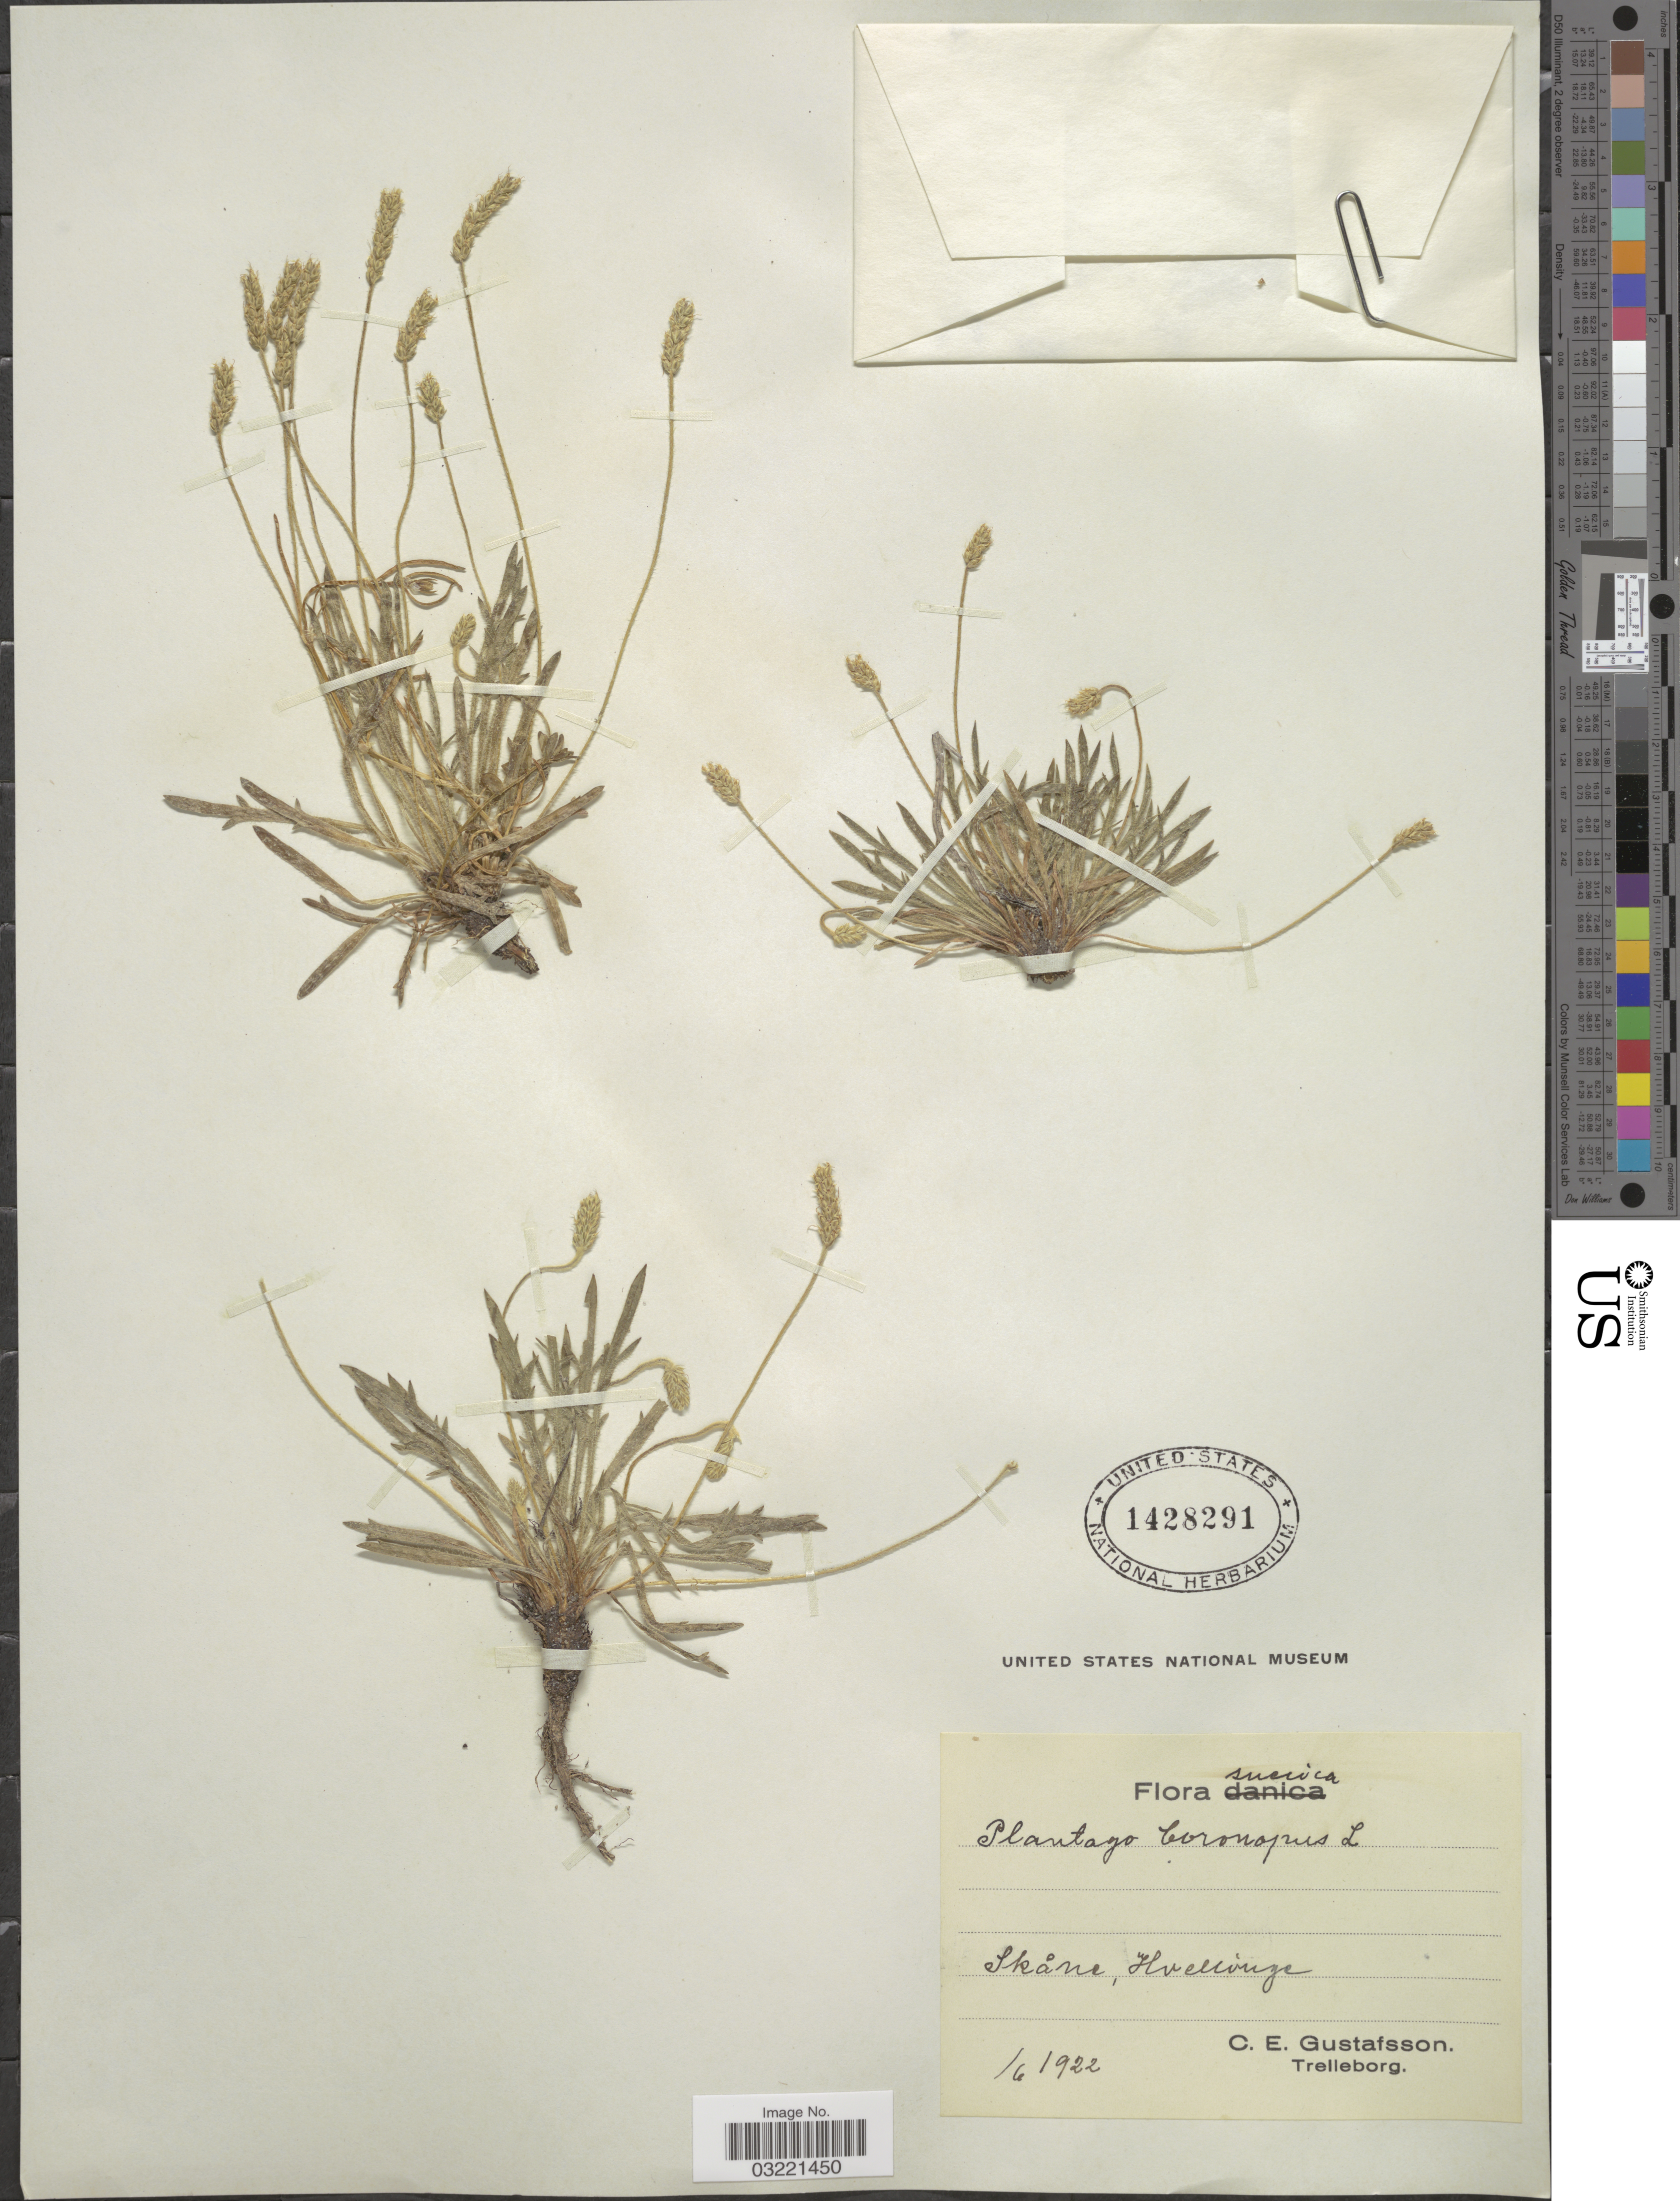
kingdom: Plantae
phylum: Tracheophyta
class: Magnoliopsida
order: Lamiales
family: Plantaginaceae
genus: Plantago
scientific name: Plantago coronopus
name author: L.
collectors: C. Gustafsson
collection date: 1922-06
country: Sweden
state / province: Skåne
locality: Suecica, Hvellinge.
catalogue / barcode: US 1428291